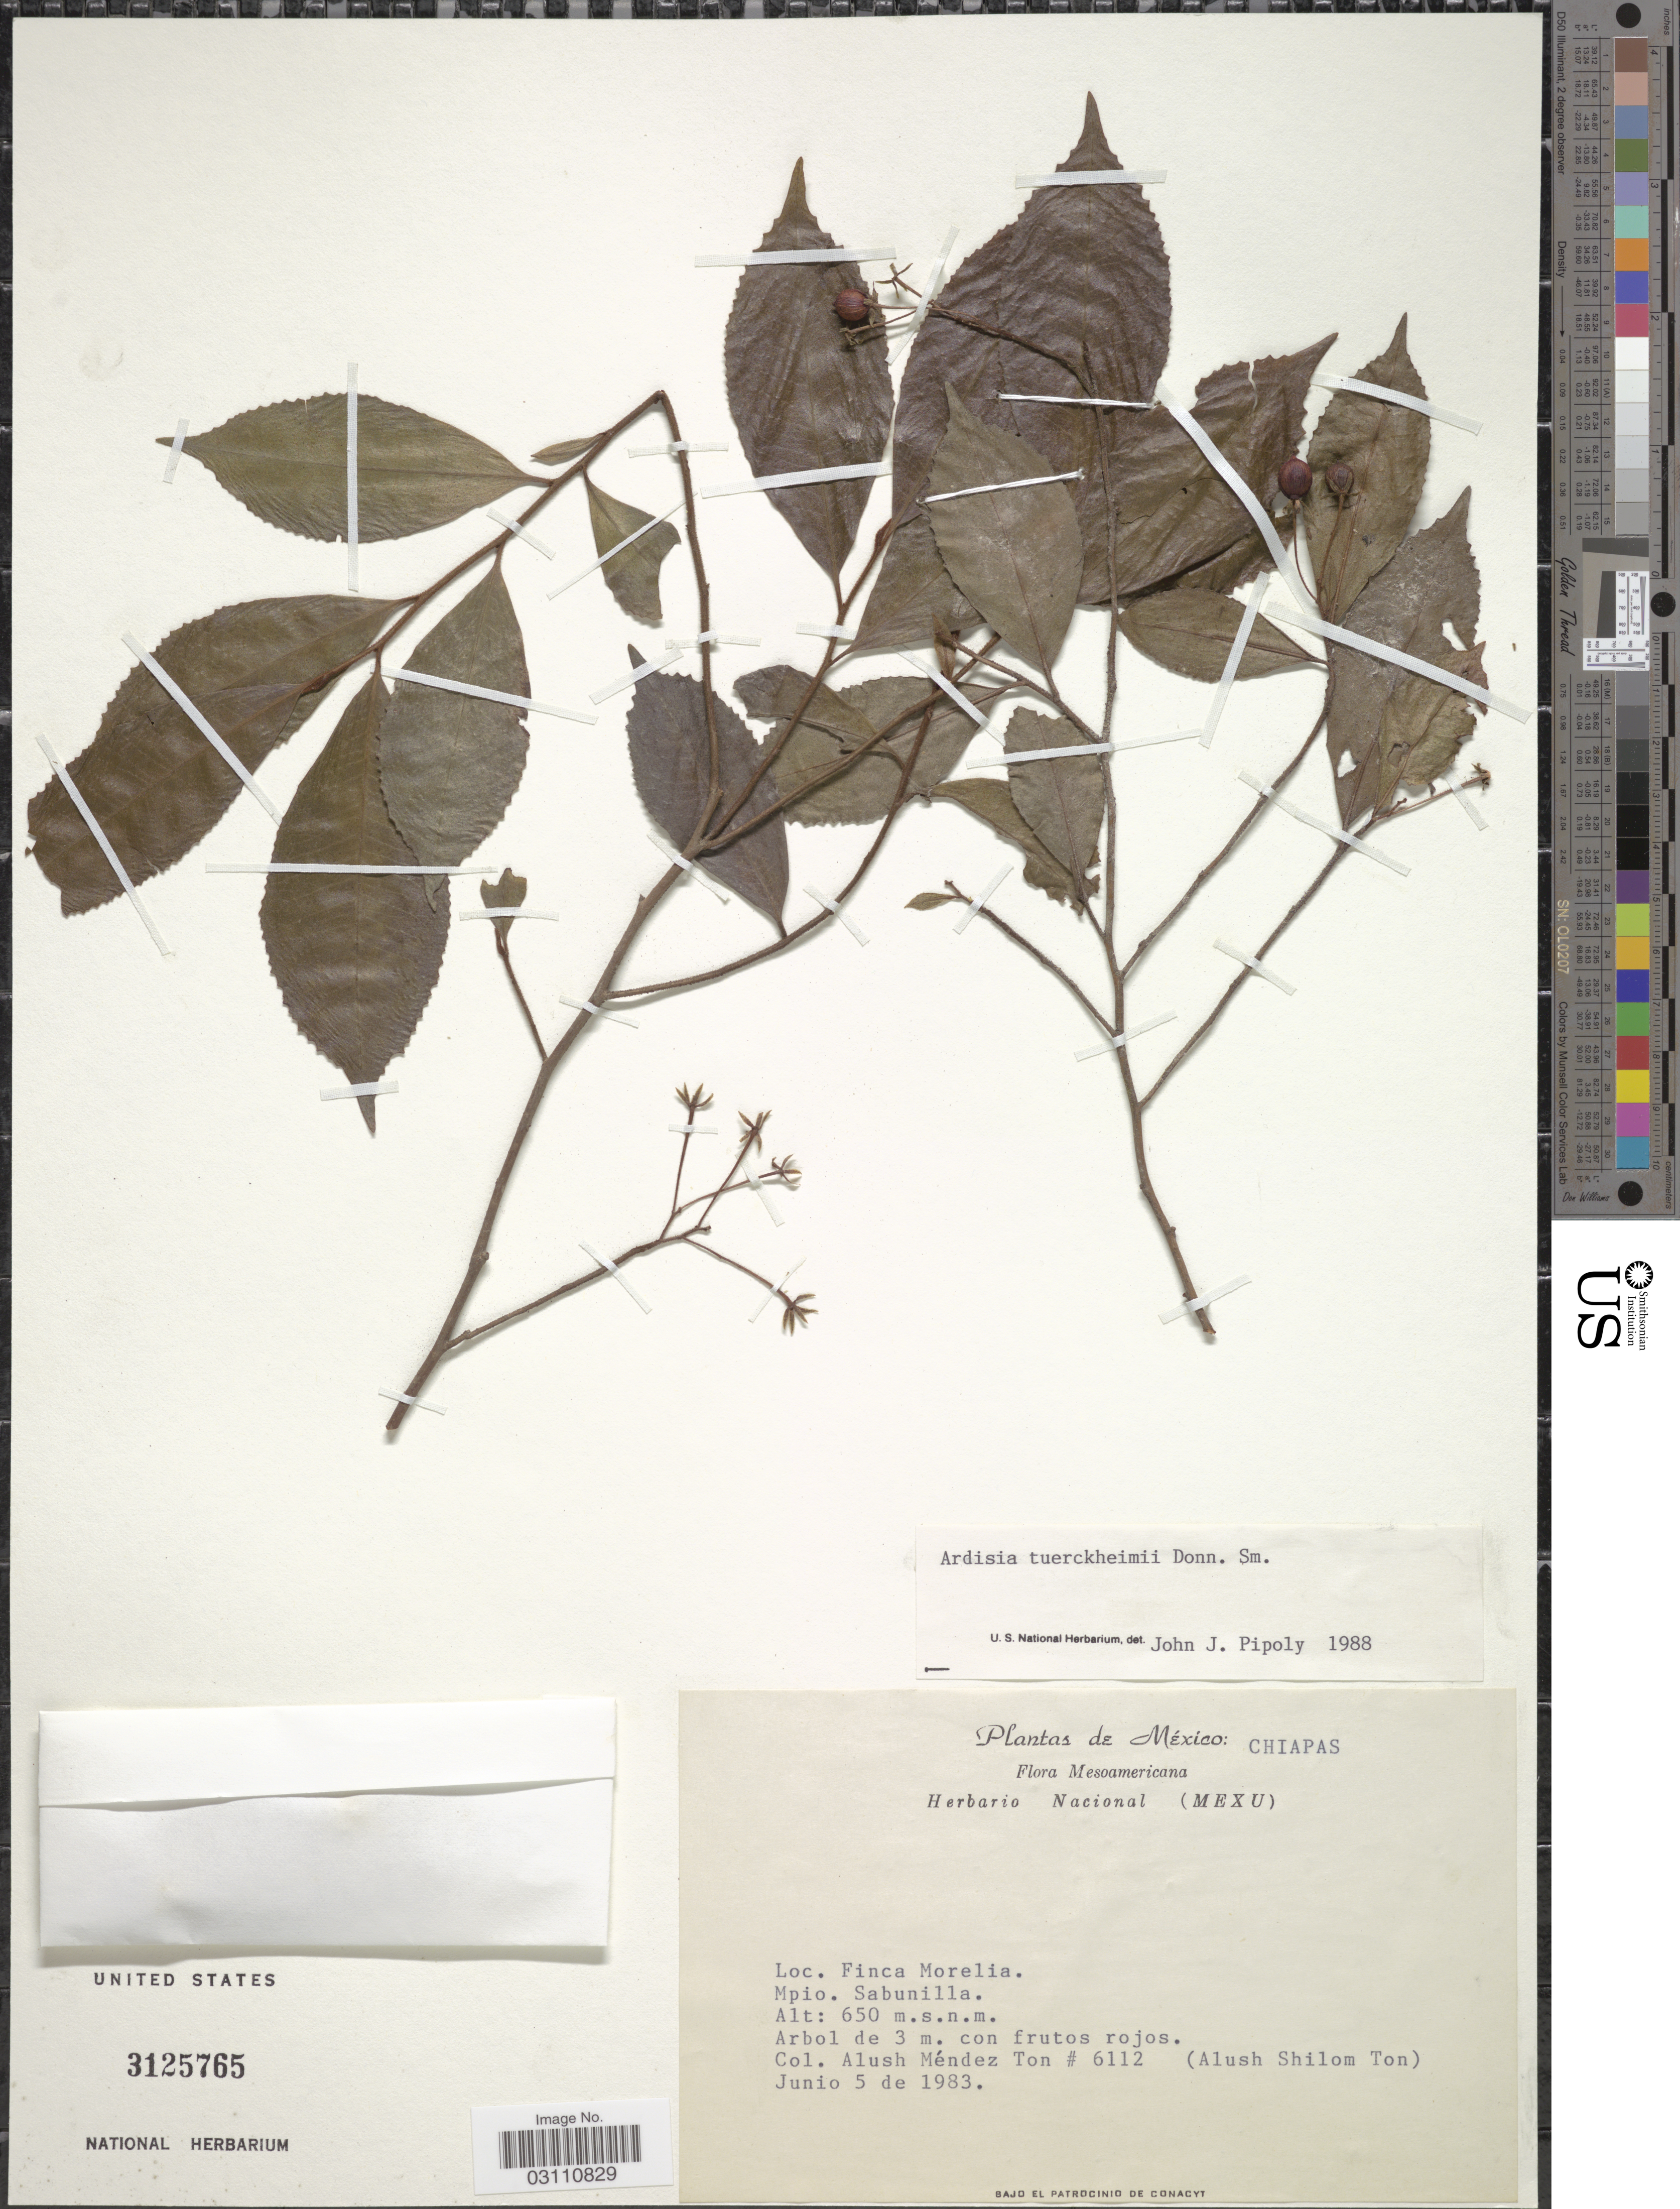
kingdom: Plantae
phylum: Tracheophyta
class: Magnoliopsida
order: Ericales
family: Primulaceae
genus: Ardisia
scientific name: Ardisia tuerckheimii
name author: Donn. Sm.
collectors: A. Méndez Ton & A. M. Ton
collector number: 6112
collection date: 1983-06-05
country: Mexico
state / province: Chiapas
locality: Finca Morelia. Mpio. Sabunilla.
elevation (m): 650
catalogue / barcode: US 3125765